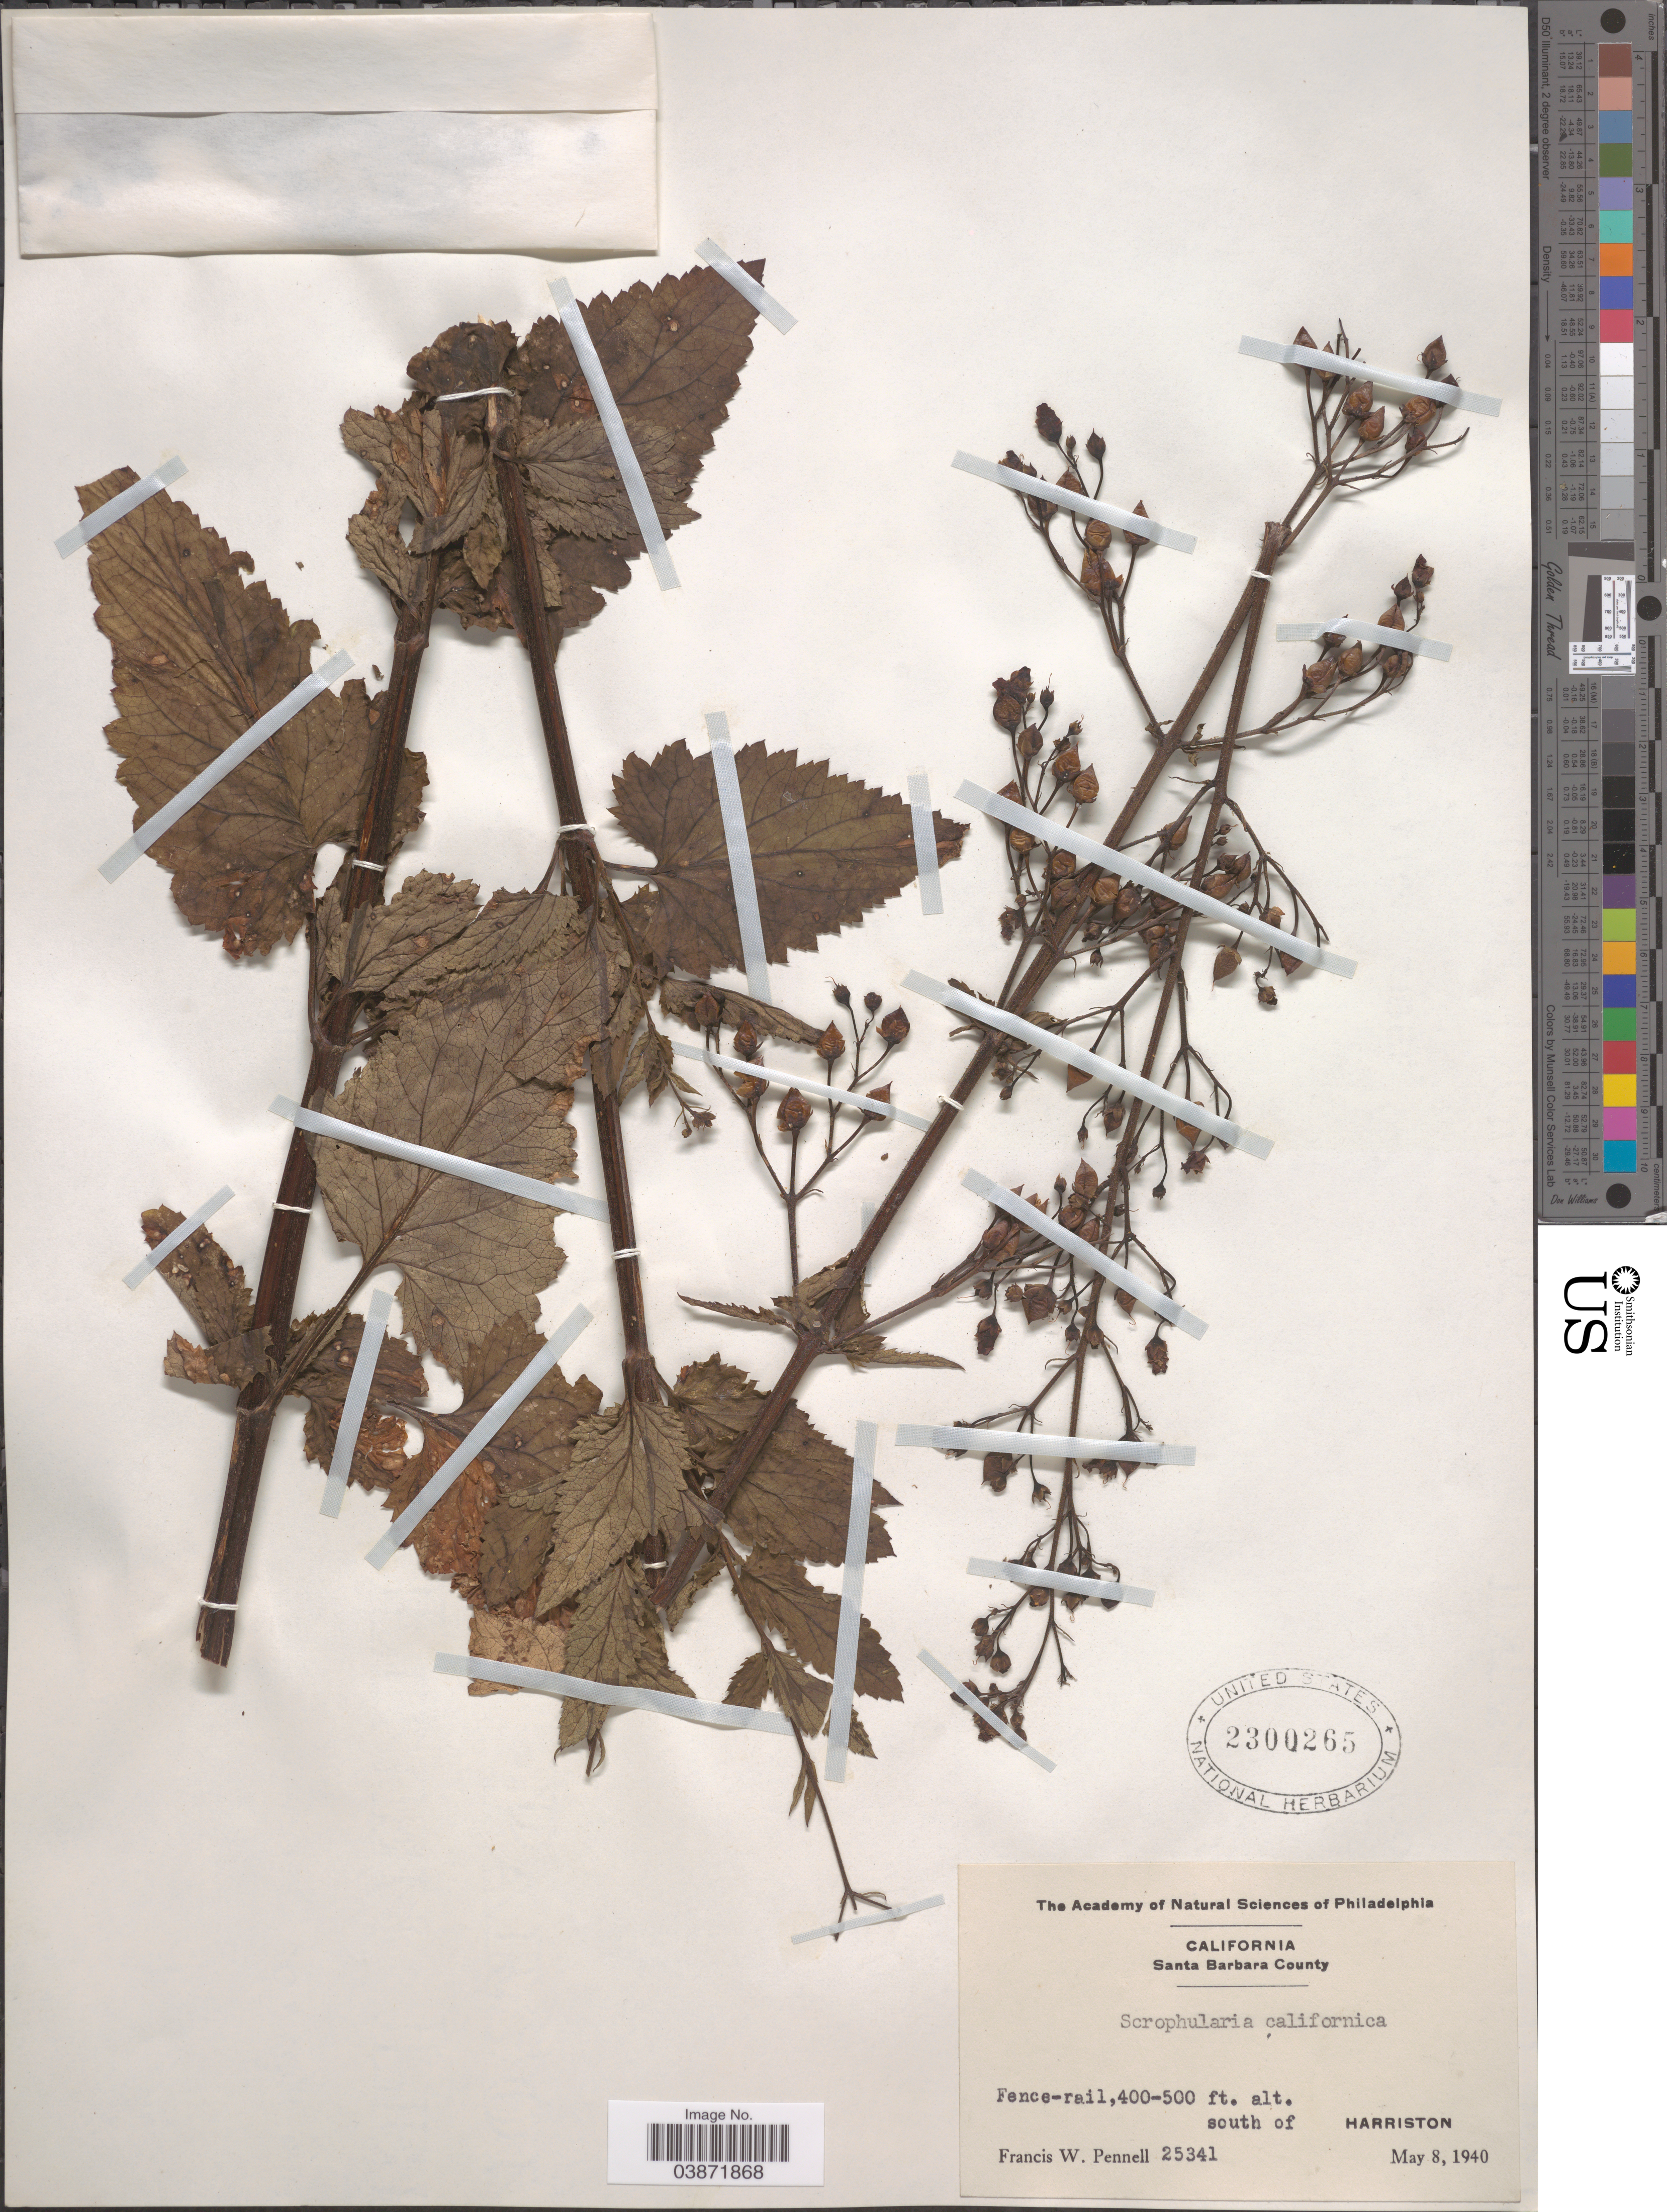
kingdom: Plantae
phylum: Tracheophyta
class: Magnoliopsida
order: Lamiales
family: Scrophulariaceae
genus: Scrophularia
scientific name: Scrophularia californica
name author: Cham. & Schltdl.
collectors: F. W. Pennell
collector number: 25341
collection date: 1940-05-08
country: United States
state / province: California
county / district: Santa Barbara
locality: Santa Barbara County. South of Harriston.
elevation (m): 122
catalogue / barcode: US 2300265